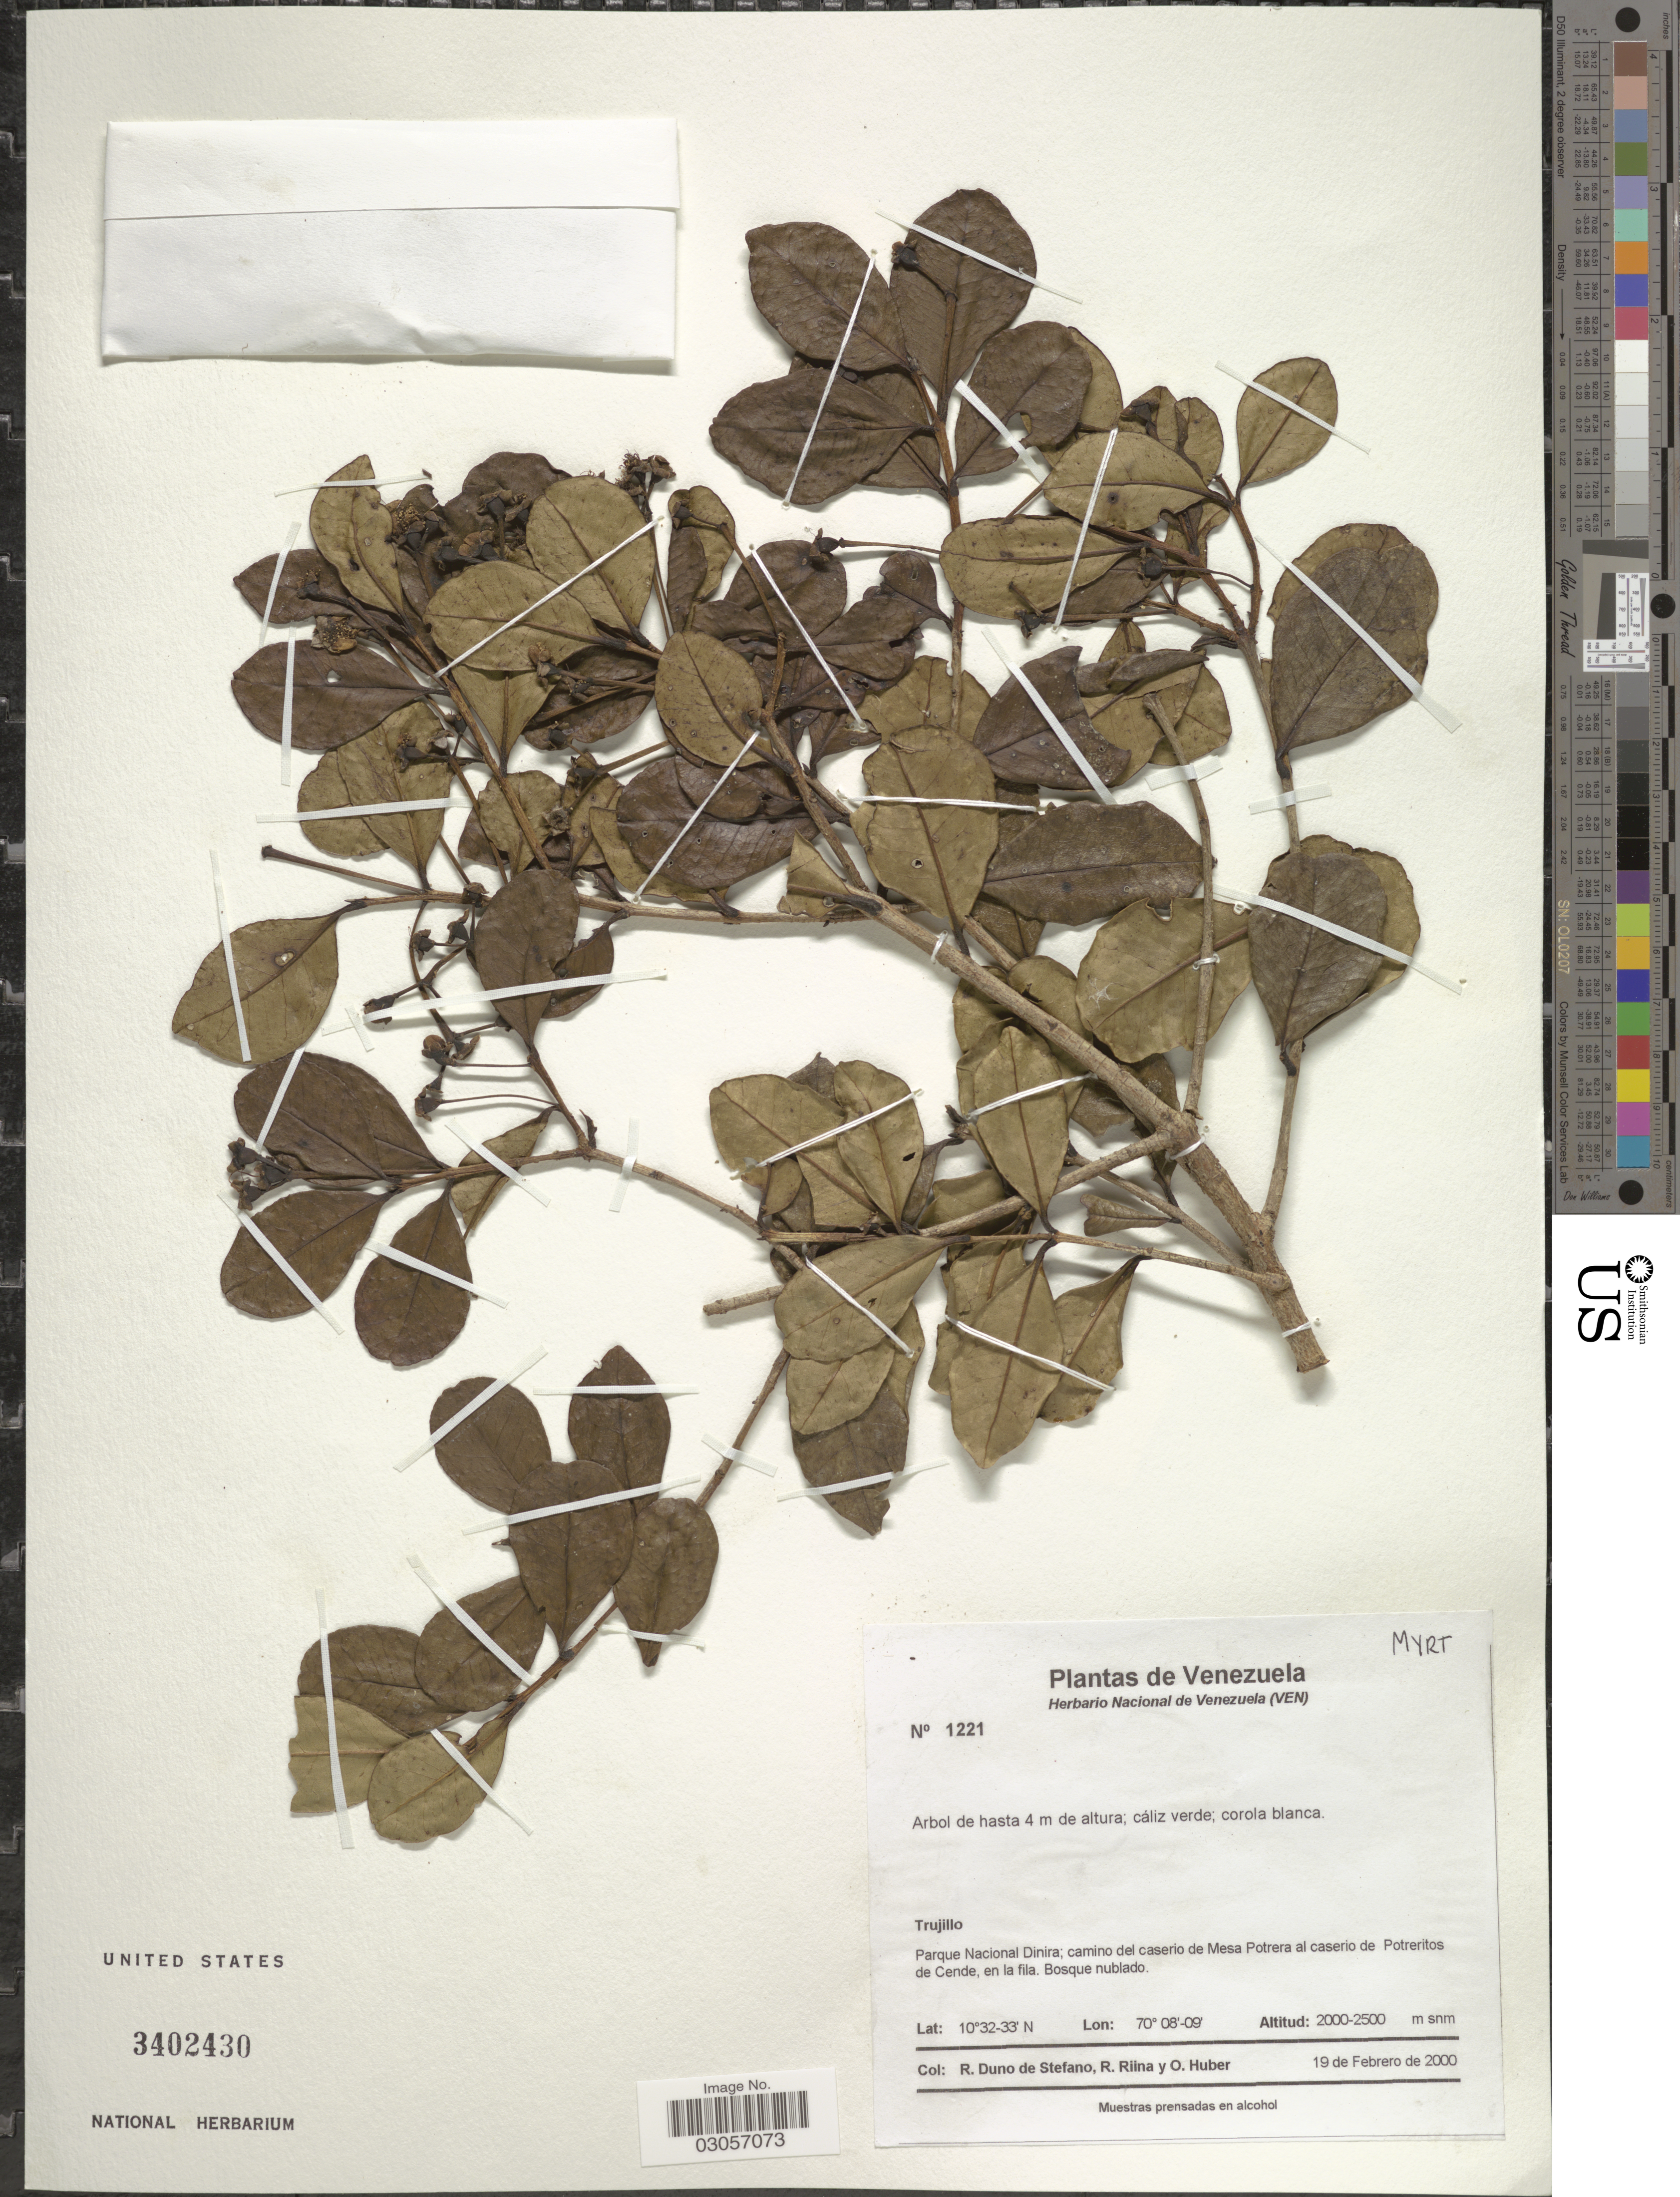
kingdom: Plantae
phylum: Tracheophyta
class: Magnoliopsida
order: Myrtales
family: Myrtaceae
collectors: R. Duno de Stefano, R. Riina & O. Huber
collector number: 1221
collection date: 2000-02-19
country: Venezuela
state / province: Trujillo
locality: Parque Nacional Dinira: camino del caserio de Mesa Potrera al caserio de Poteritos de Cende, en la fila.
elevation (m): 2000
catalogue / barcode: US 3402430